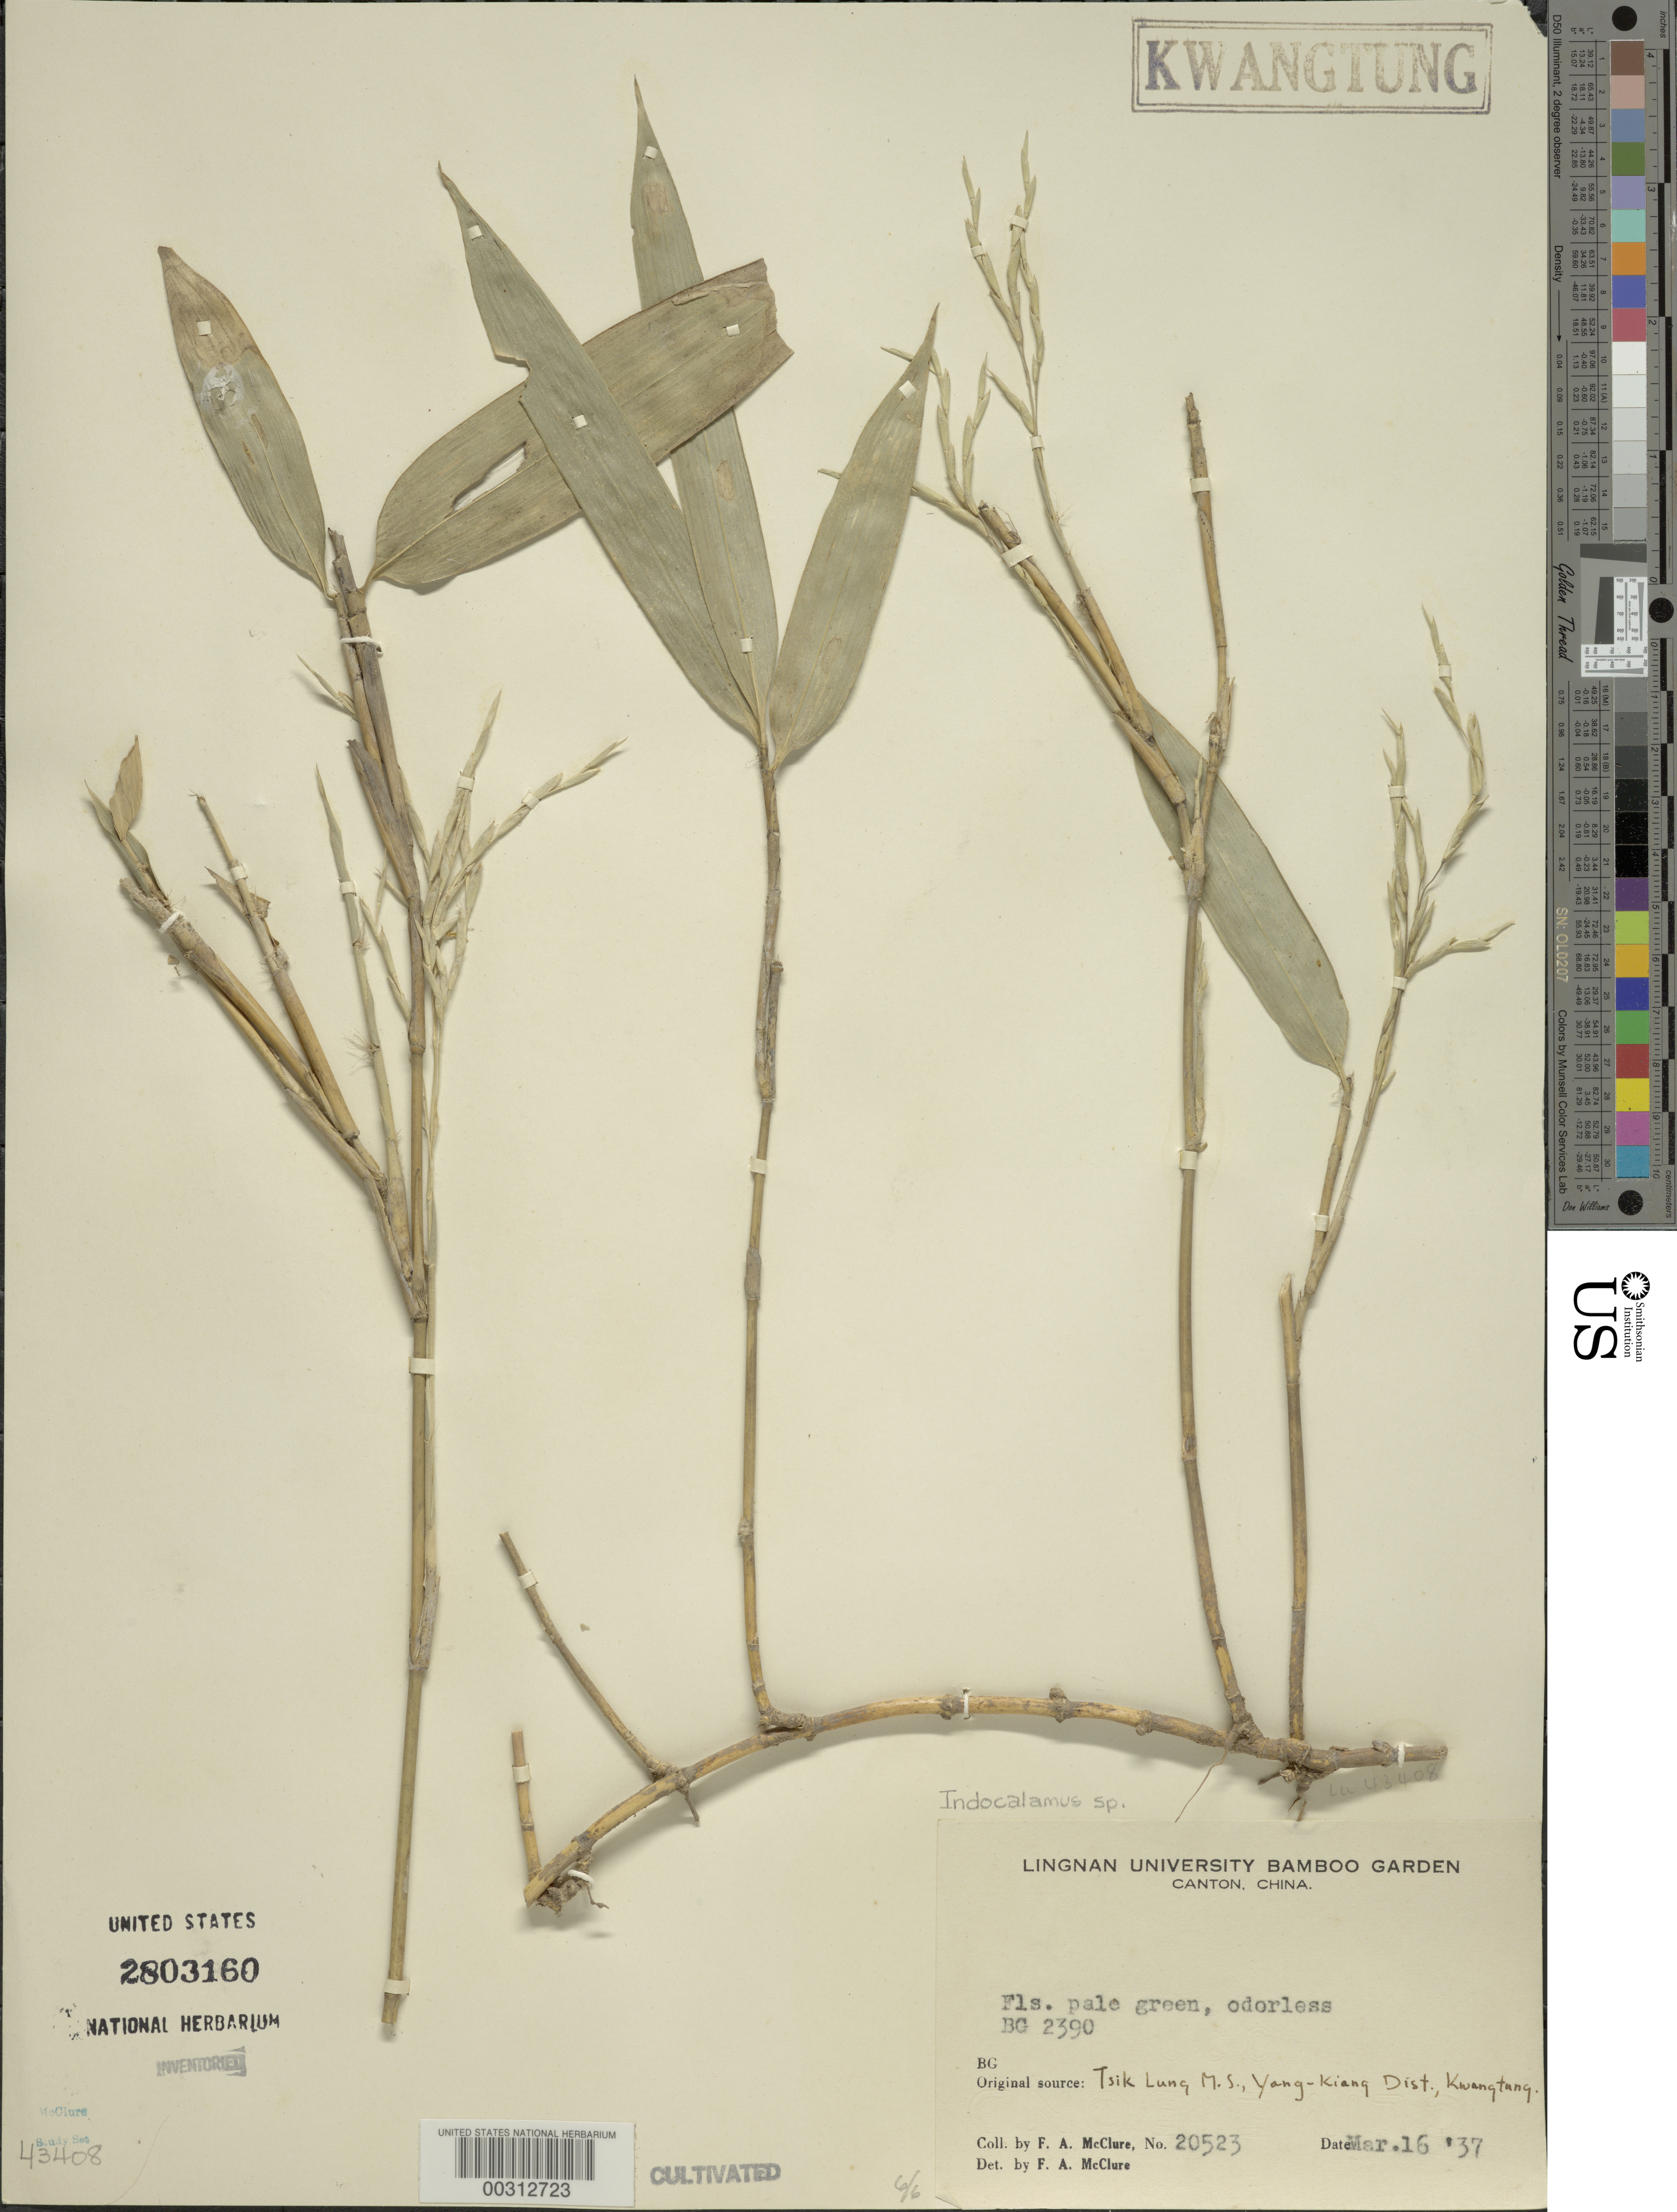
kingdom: Plantae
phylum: Tracheophyta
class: Liliopsida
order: Poales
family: Poaceae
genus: Indocalamus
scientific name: Indocalamus sp.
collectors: F. A. McClure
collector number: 20523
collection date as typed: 16 Mar 1937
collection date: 1937-03-16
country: China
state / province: Guangdong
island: Honam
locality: Lingnan univ. bg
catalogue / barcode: US 2803160